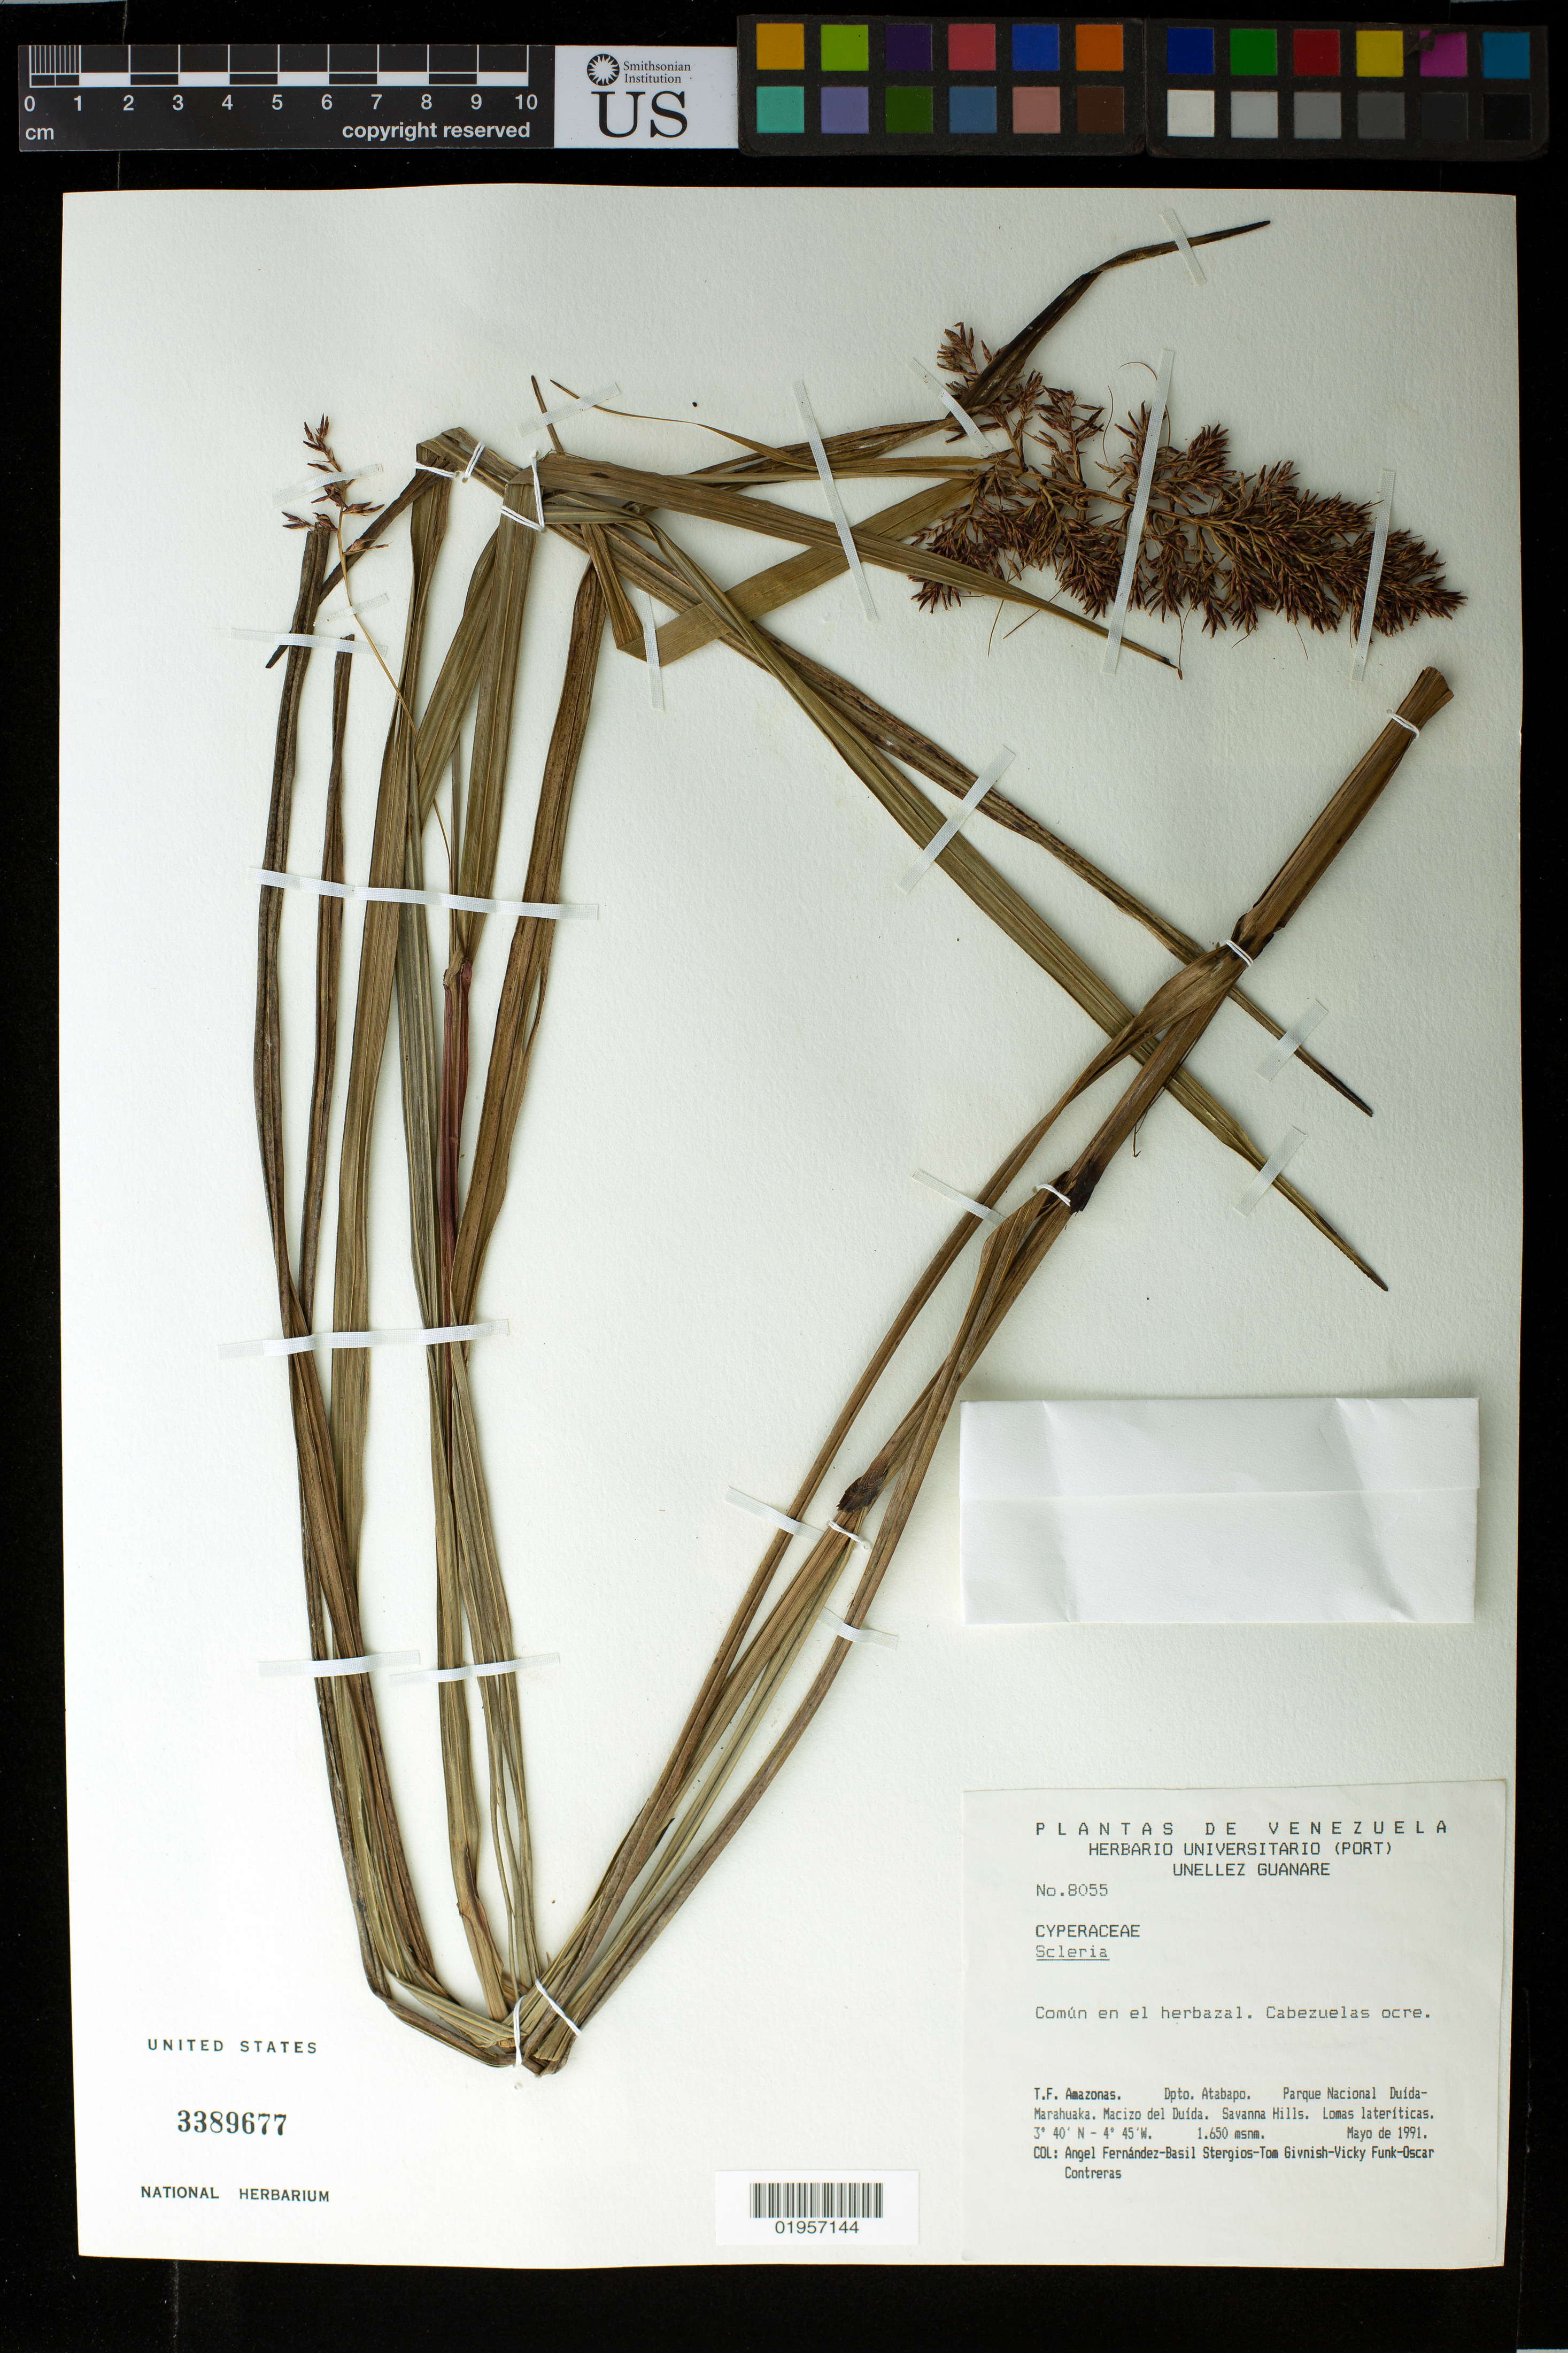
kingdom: Plantae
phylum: Tracheophyta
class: Liliopsida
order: Poales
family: Cyperaceae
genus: Scleria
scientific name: Scleria sp.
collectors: A. Fernández, B. G. Stergios, T. J. Givnish, V. Funk & O. Contreras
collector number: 8055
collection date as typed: May-91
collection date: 1991-05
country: Venezuela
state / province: Amazonas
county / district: Atabapo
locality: Parque Nacional Duída-Marahuaka, Macizo del Duída, Savanna Hills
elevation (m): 1650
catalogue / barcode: US 3389677